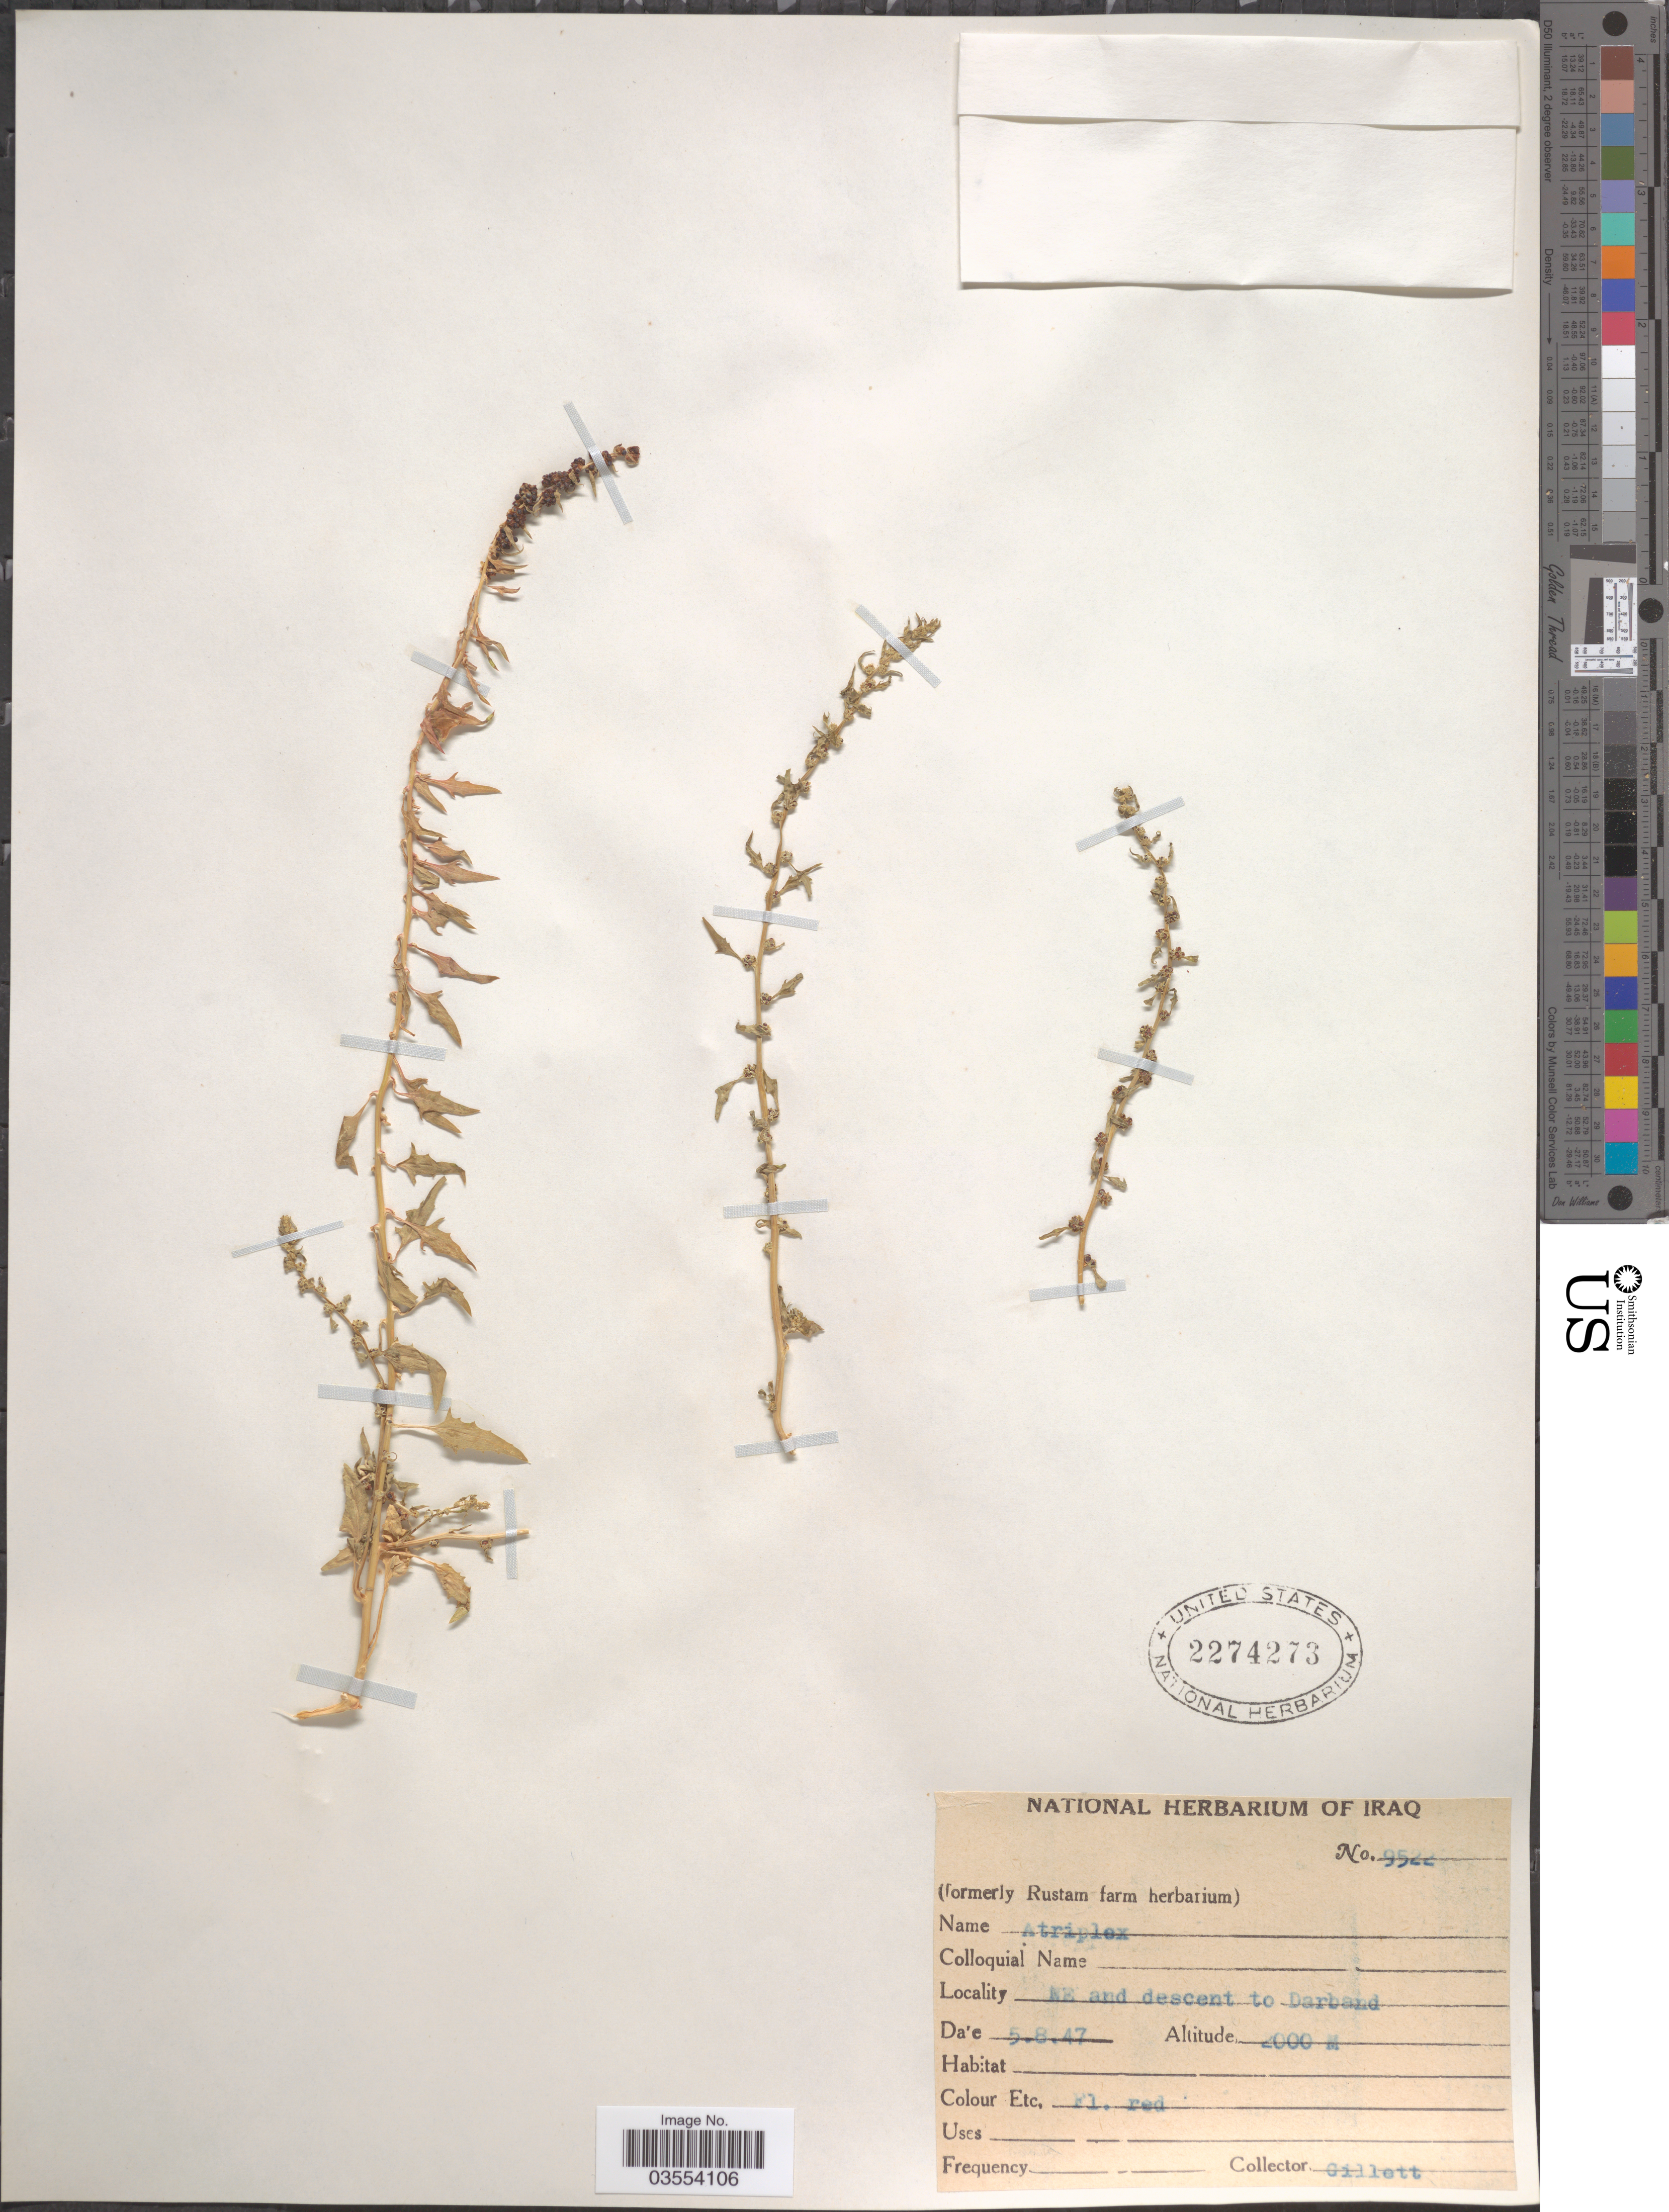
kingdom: Plantae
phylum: Tracheophyta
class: Magnoliopsida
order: Caryophyllales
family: Amaranthaceae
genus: Atriplex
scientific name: Atriplex sp.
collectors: Gillett, --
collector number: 9522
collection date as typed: Transcribed d/m/y: 5/8/47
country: Iraq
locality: NE and descent to Darband.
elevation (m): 2000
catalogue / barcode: US 2274273